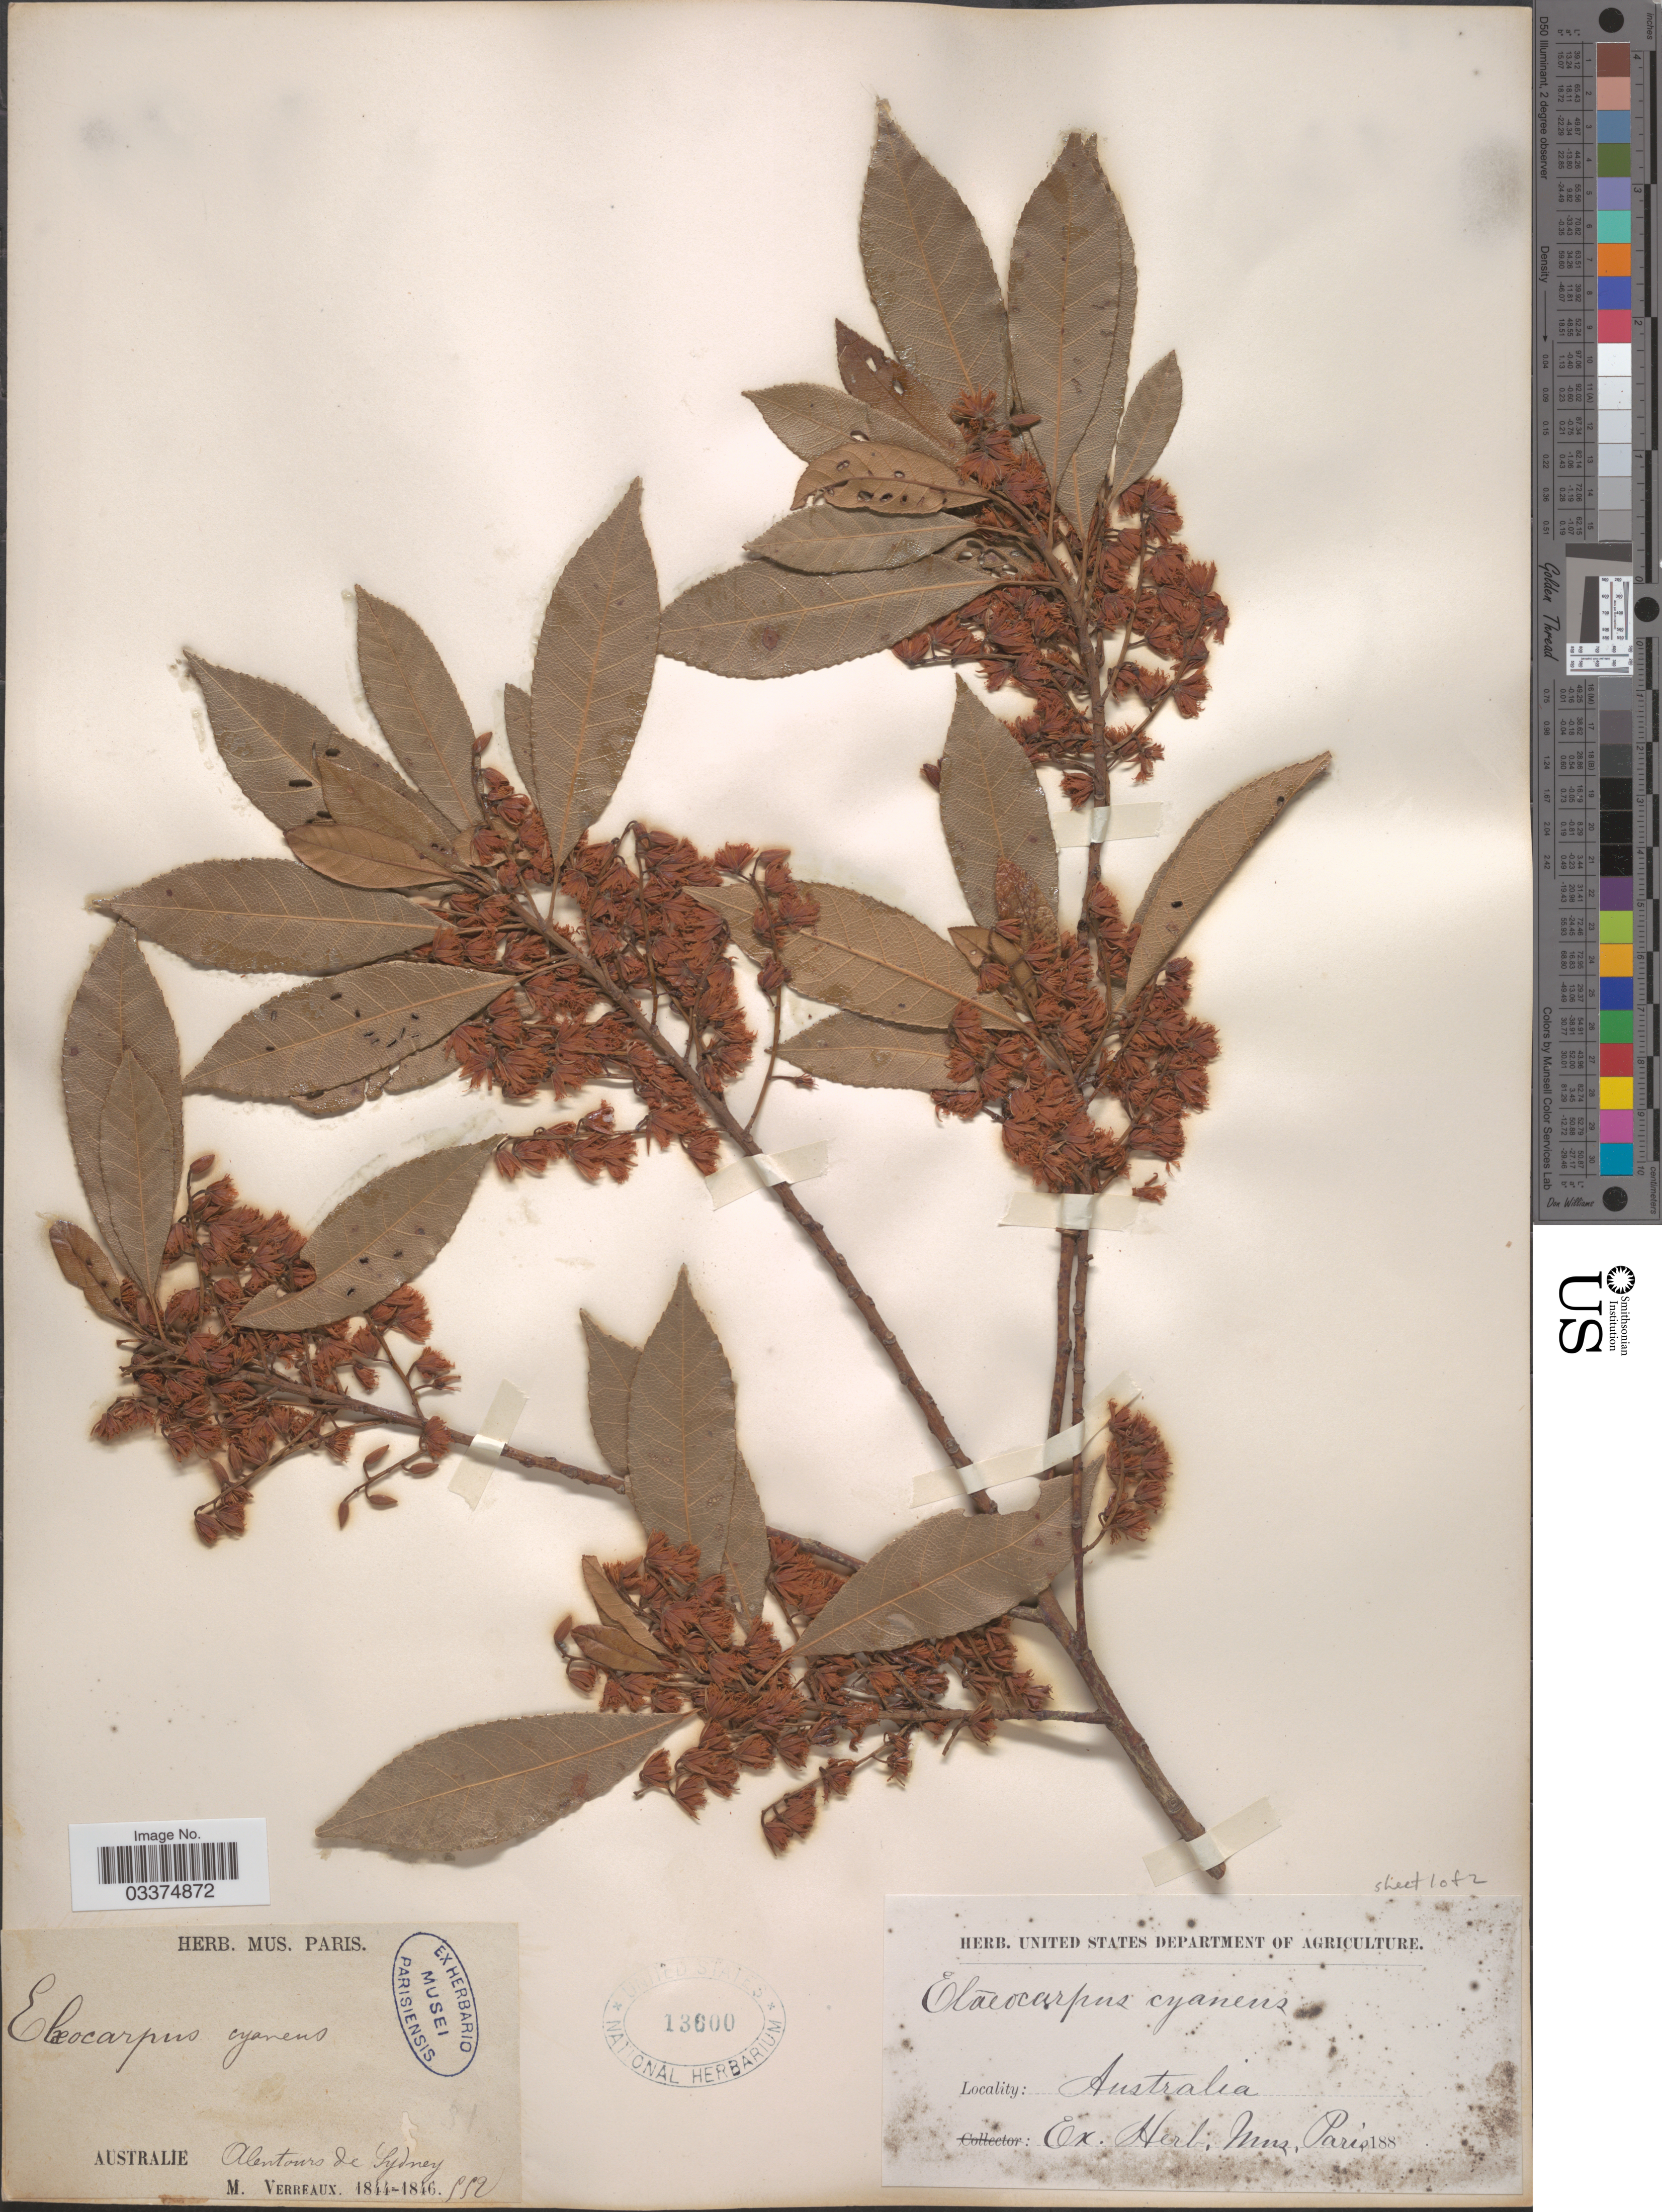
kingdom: Plantae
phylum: Tracheophyta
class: Magnoliopsida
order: Oxalidales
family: Elaeocarpaceae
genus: Elaeocarpus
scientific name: Elaeocarpus cyaneus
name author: Sims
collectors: M. Verreaux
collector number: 552?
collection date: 1844/1846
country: Australia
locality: Australia Alentours de Sydney.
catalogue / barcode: US 13600